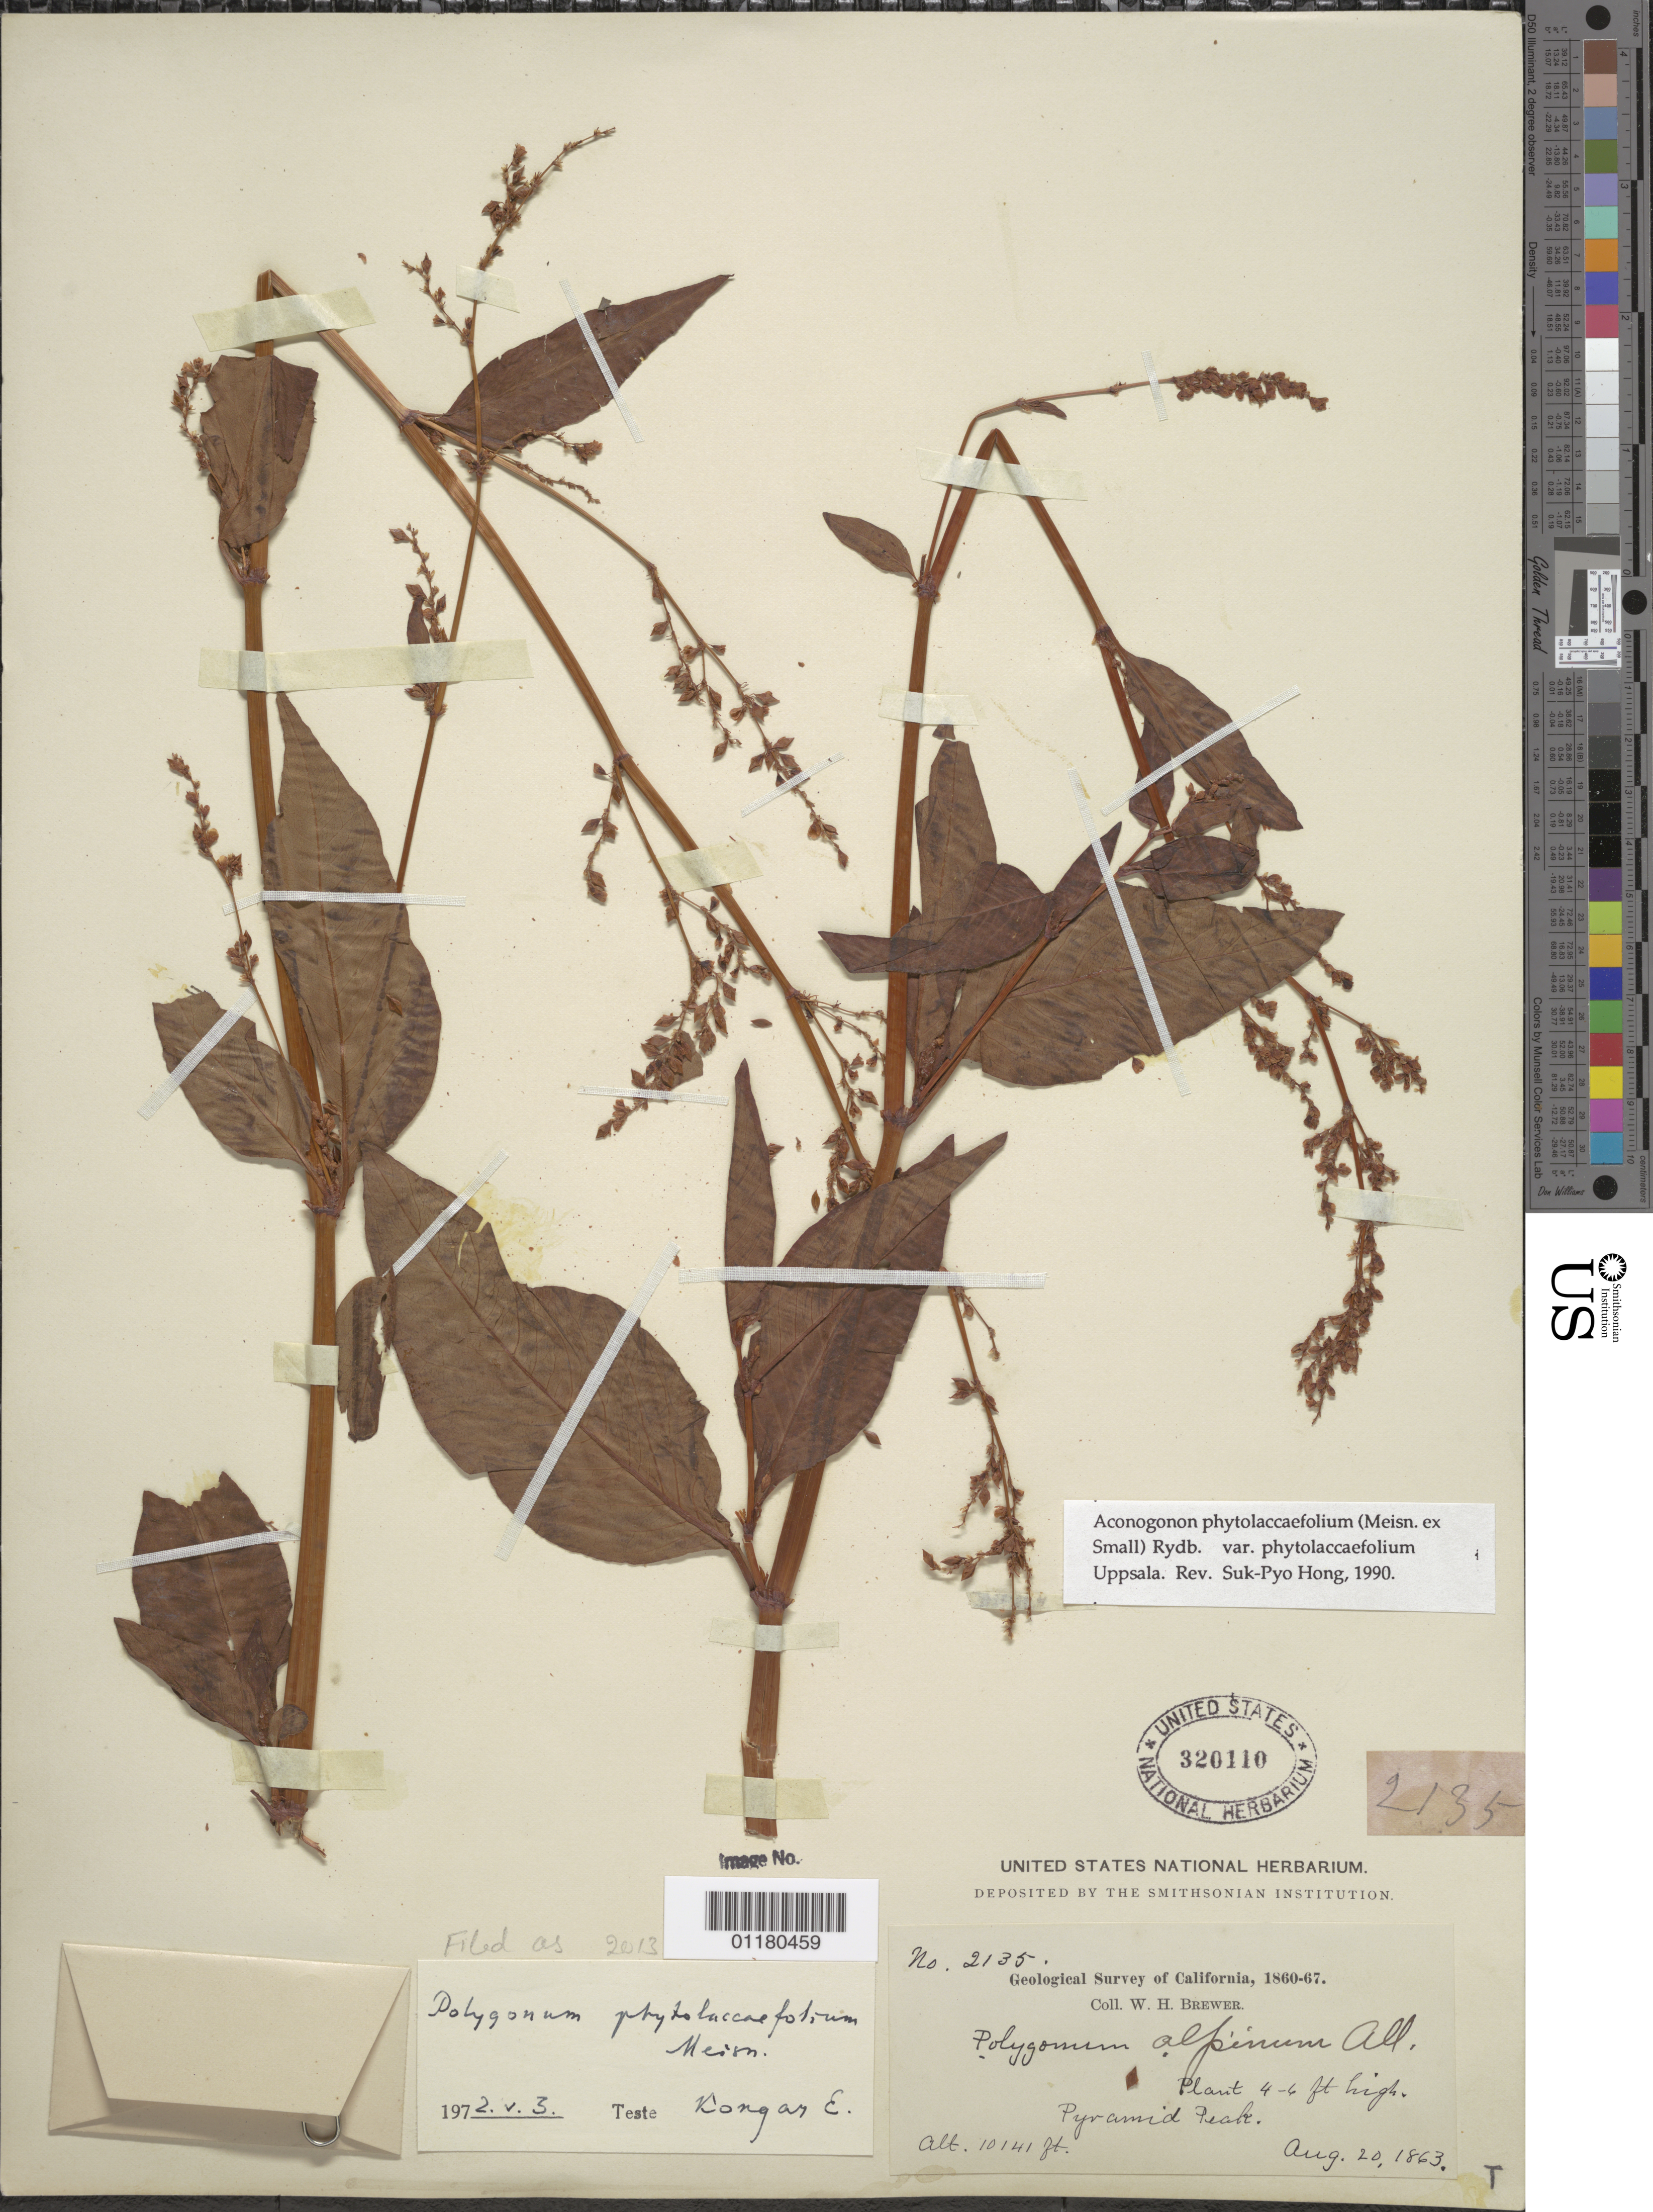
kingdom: Plantae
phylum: Tracheophyta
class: Magnoliopsida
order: Caryophyllales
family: Polygonaceae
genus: Koenigia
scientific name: Koenigia phytolaccifolia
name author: (Meisn. ex Small) T.M. Schust. & Reveal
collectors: W. H. Brewer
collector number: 2135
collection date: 1863-08-20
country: United States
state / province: California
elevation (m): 3091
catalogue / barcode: US 320110